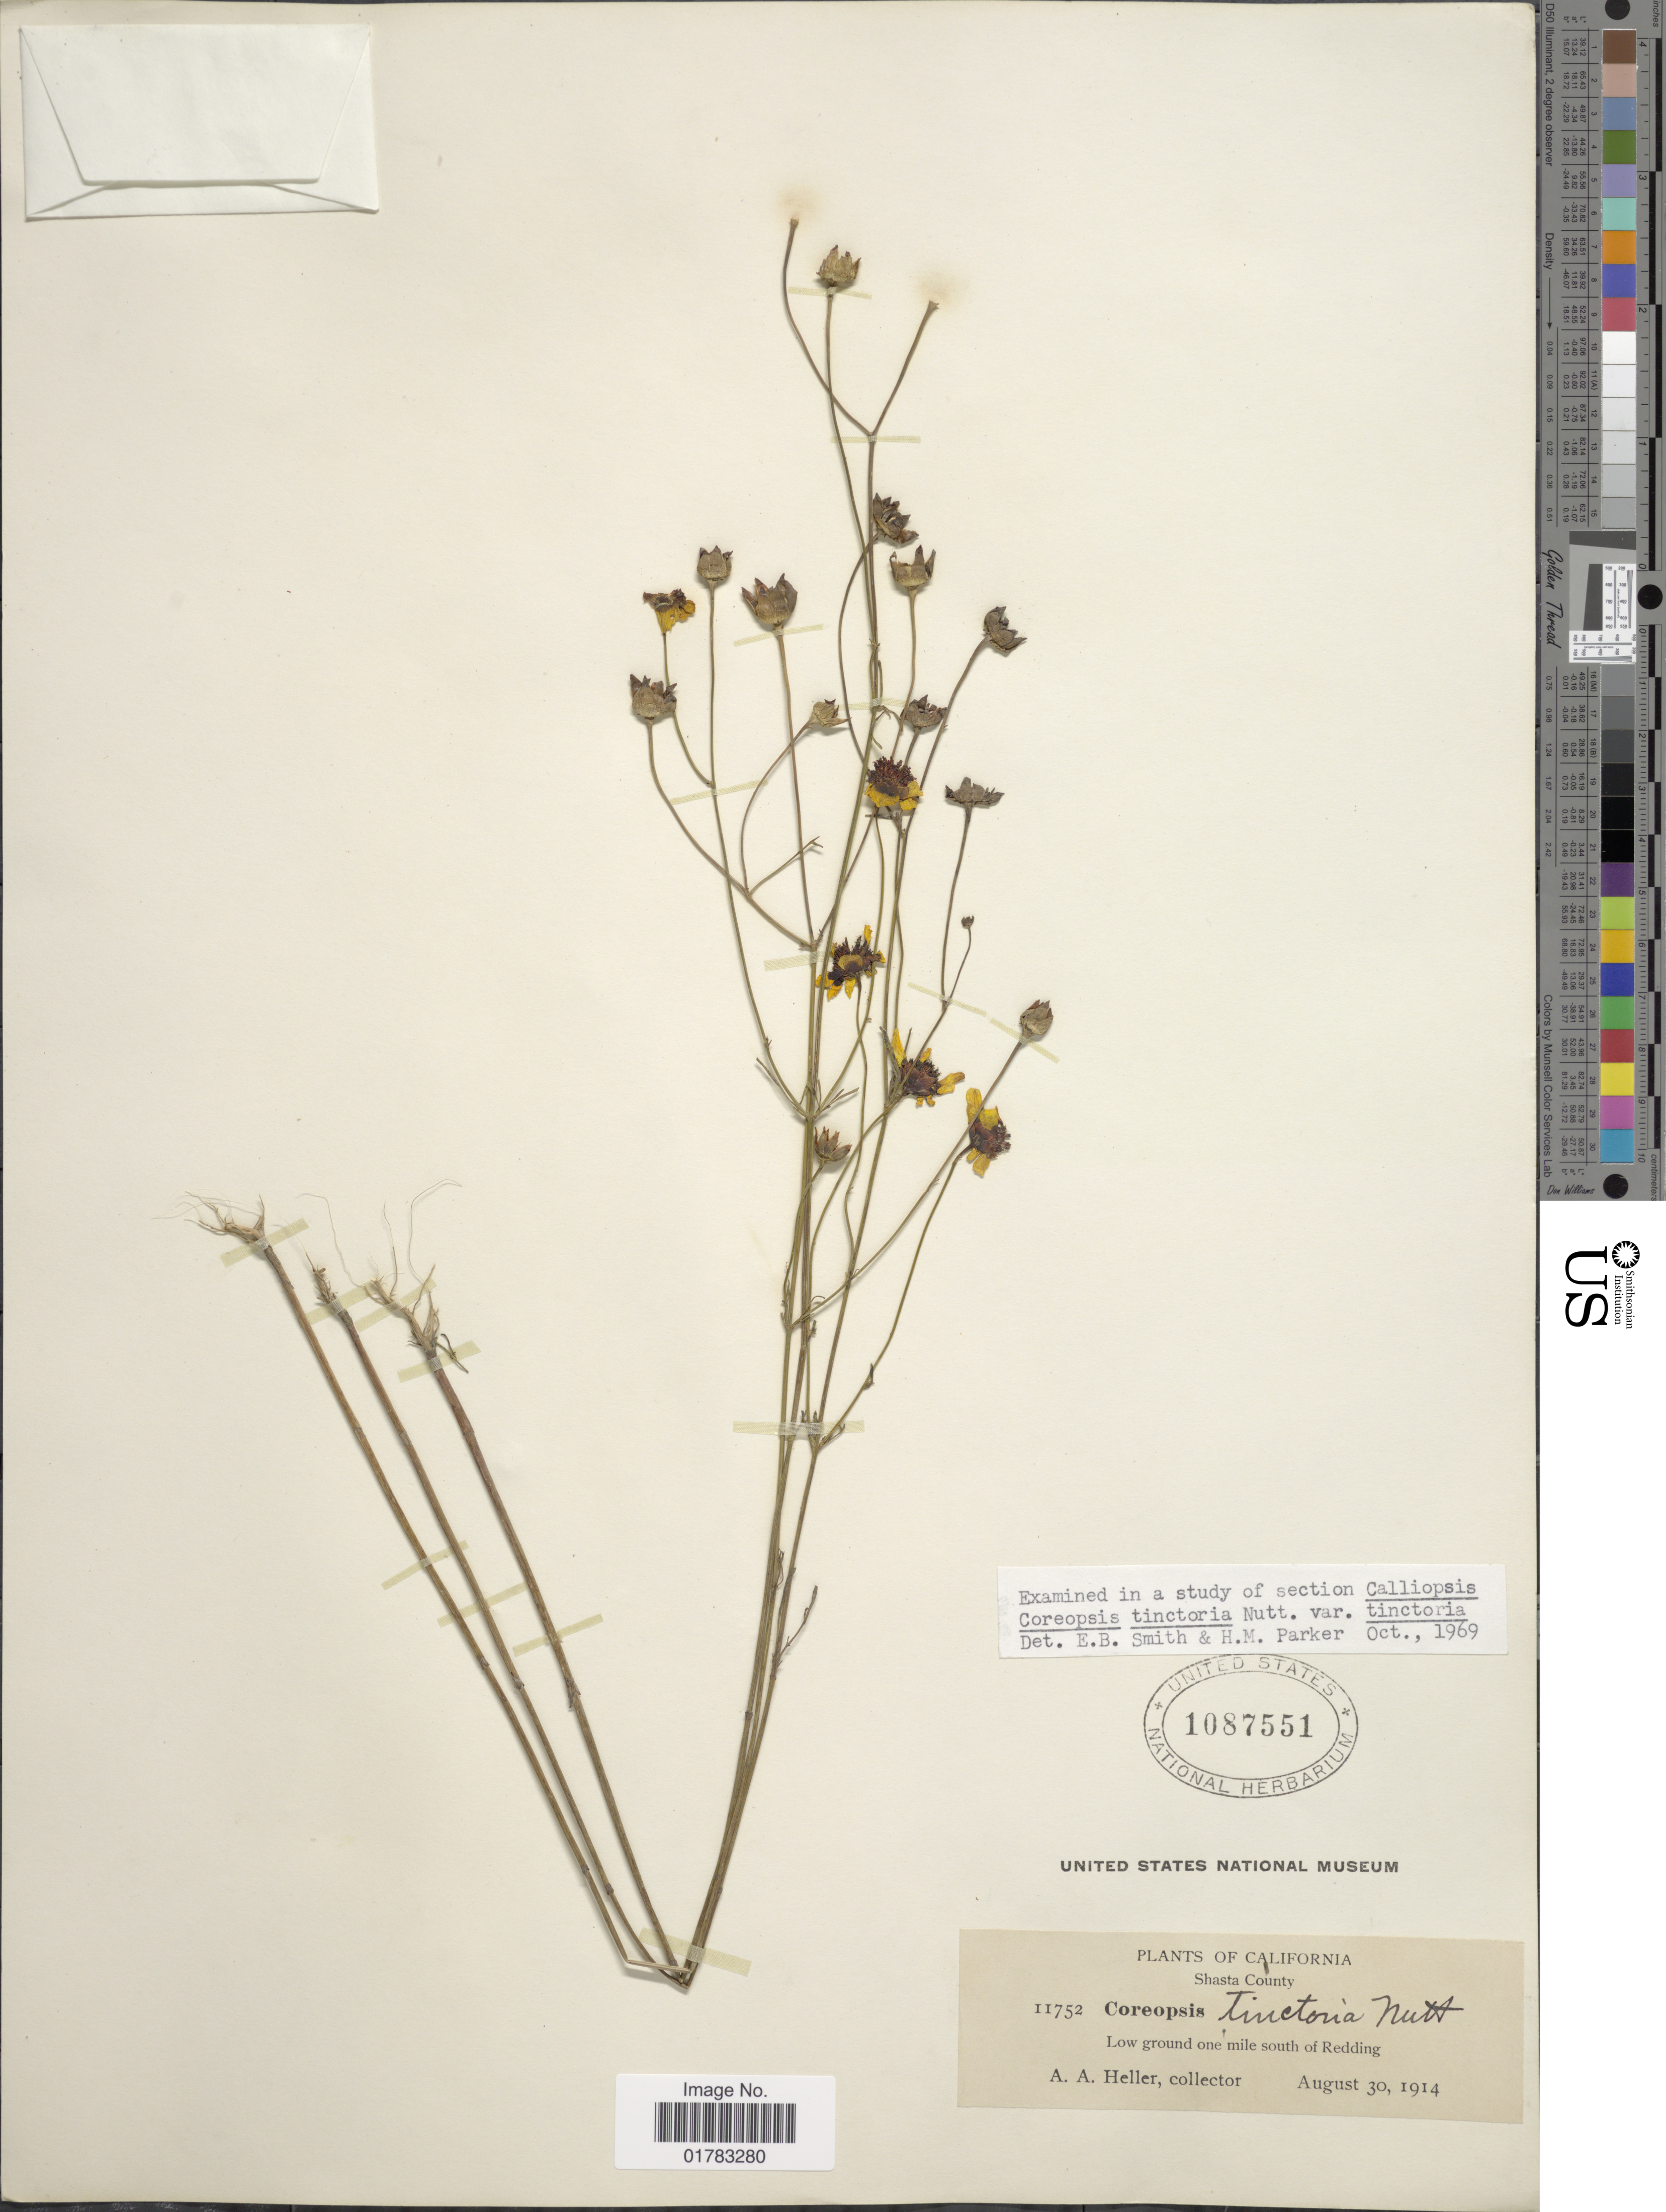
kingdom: Plantae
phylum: Tracheophyta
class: Magnoliopsida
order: Asterales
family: Asteraceae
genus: Coreopsis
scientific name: Coreopsis tinctoria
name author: Nutt.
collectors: A. A. Heller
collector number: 11752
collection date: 1914-08-30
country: United States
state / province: California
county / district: Shasta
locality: Shasta County, low ground one mile south of Redding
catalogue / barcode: US 1087551